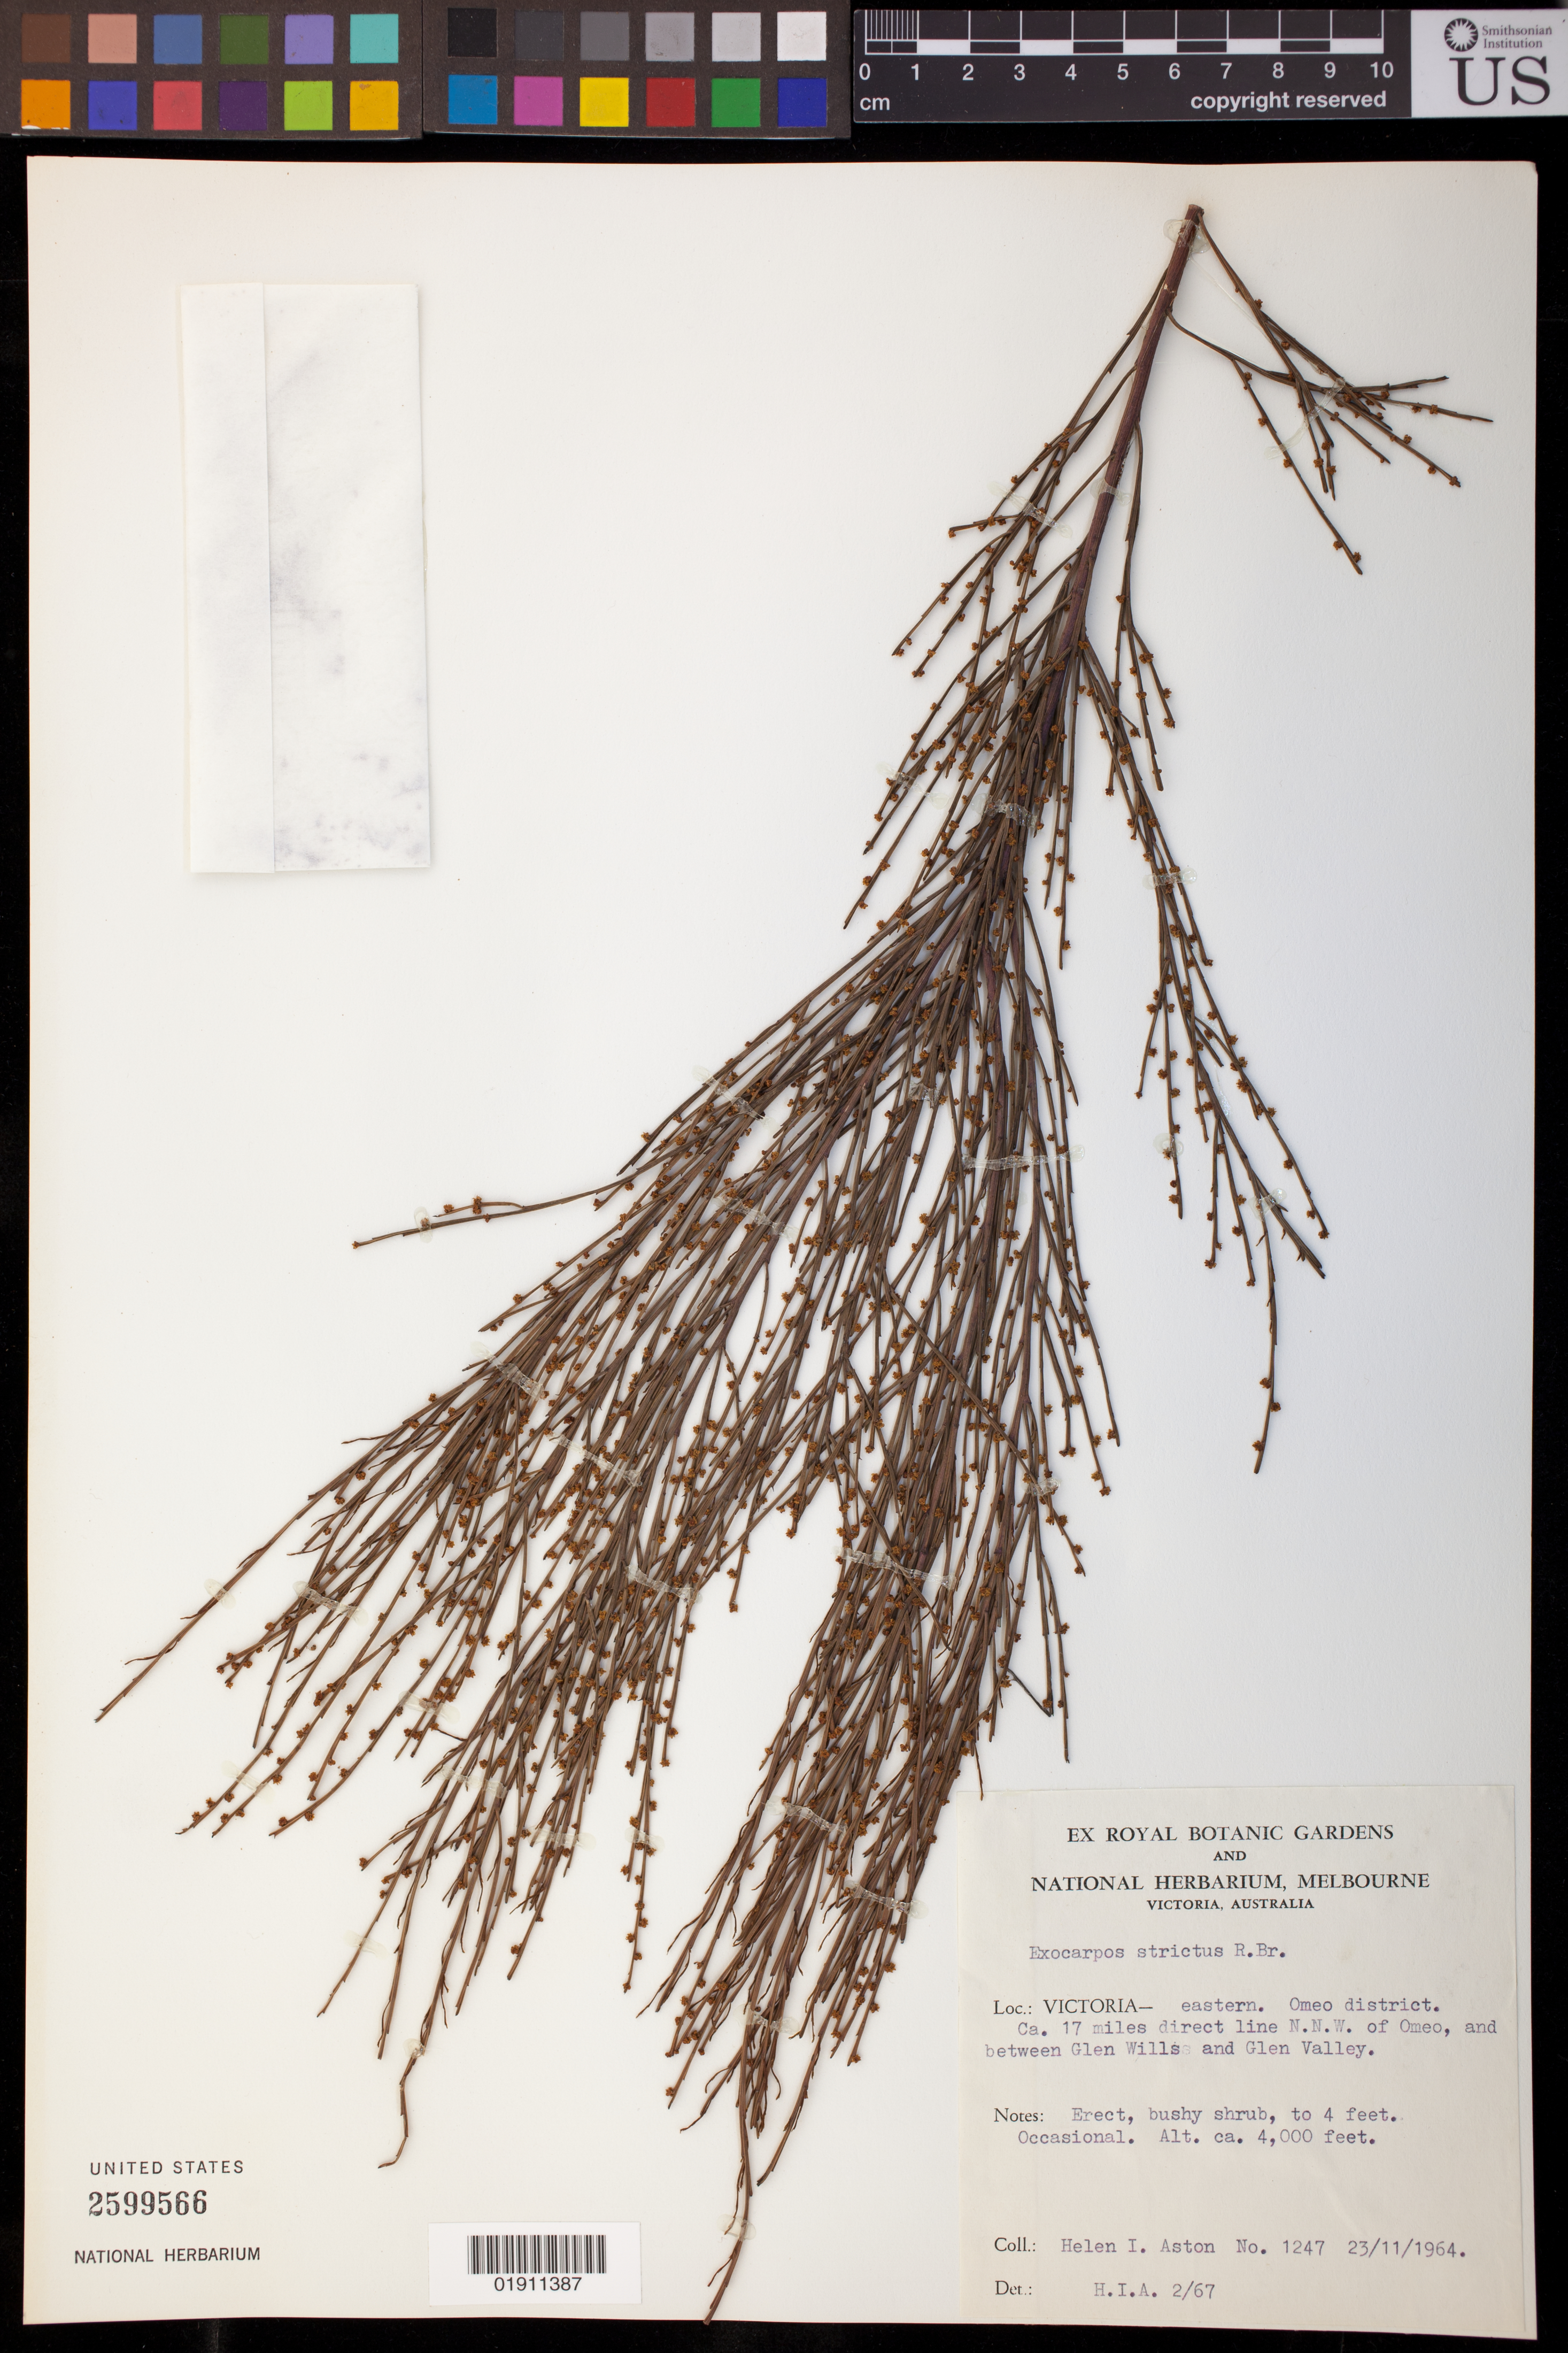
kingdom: Plantae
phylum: Tracheophyta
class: Magnoliopsida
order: Santalales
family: Santalaceae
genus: Exocarpos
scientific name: Exocarpos strictus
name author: R. Br.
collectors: H. I. Aston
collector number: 1247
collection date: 1964-11-23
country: Australia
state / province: Victoria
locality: Victoria- eastern. Omeo district. Ca. 17 miles direct line N.N.W. of Omeo, and between Glen Wills and Glen Valley.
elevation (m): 1219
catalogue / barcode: US 2599566